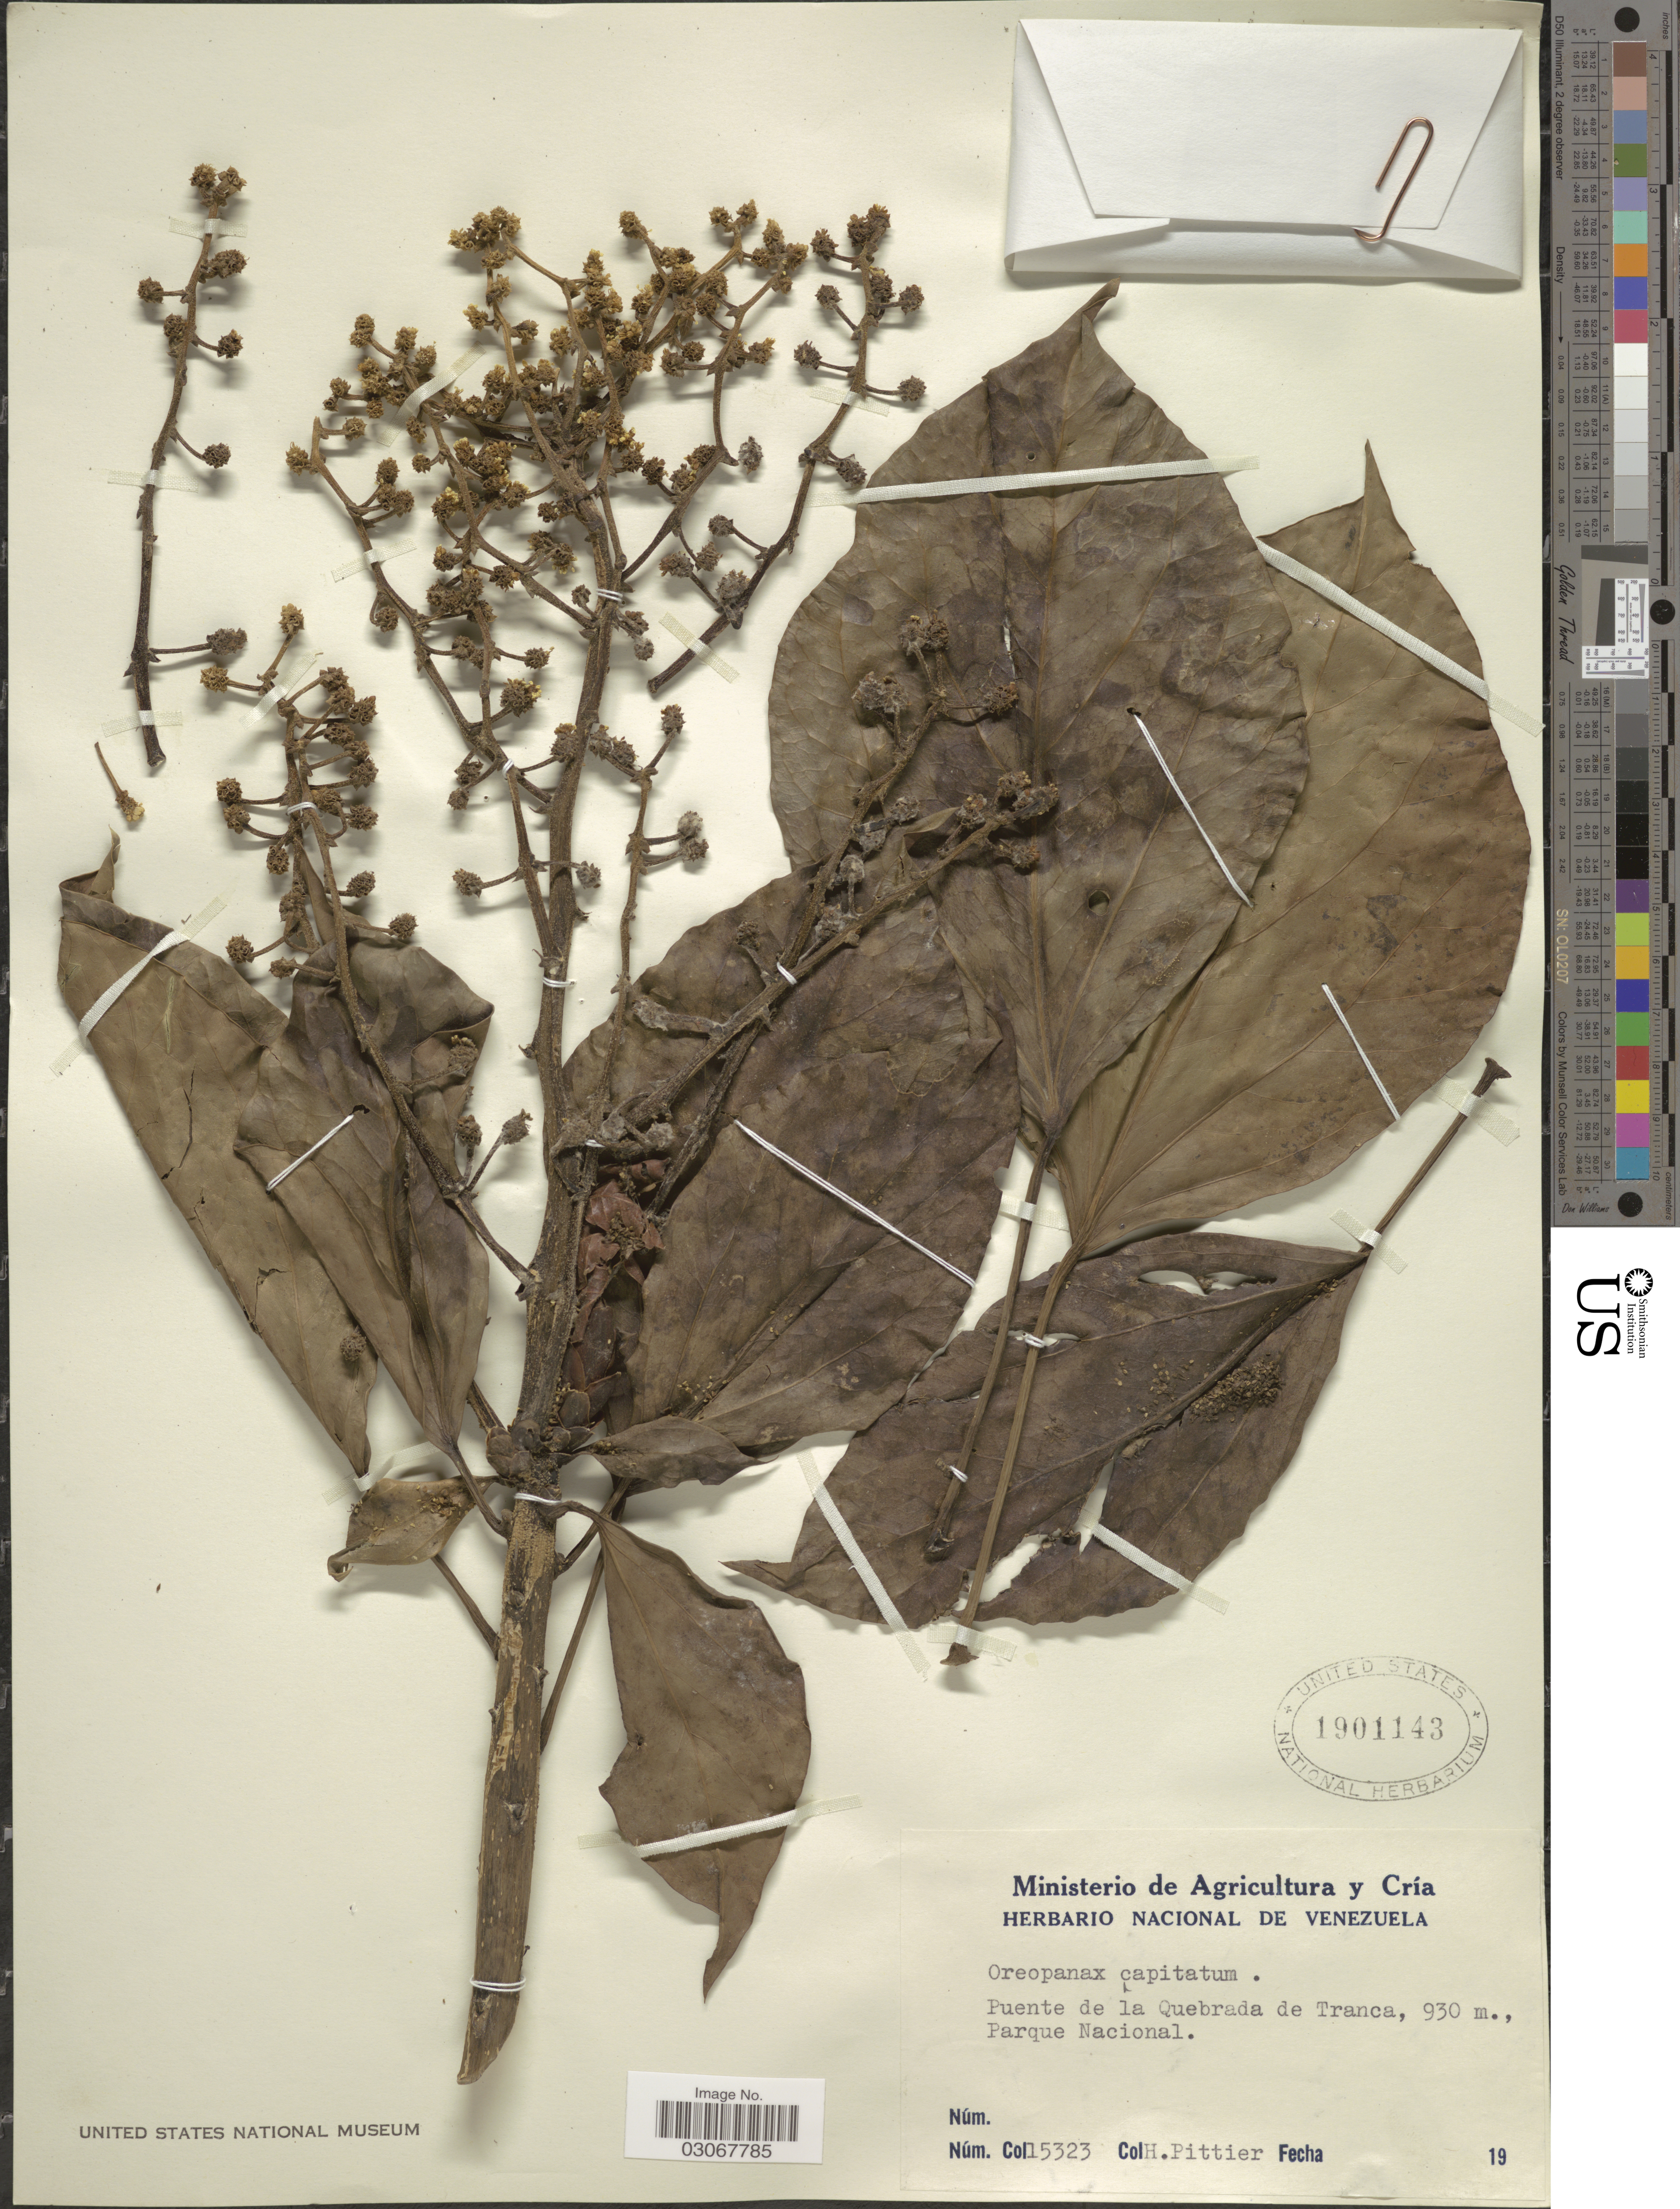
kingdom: Plantae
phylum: Tracheophyta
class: Magnoliopsida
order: Apiales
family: Araliaceae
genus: Oreopanax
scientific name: Oreopanax capitatus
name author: (Jacq.) Decne. & Planch.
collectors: H. F. Pittier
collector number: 15323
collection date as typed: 19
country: Venezuela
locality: Puente de la Quebrada de Tranca, Parque Nacional.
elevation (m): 930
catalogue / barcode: US 1901143